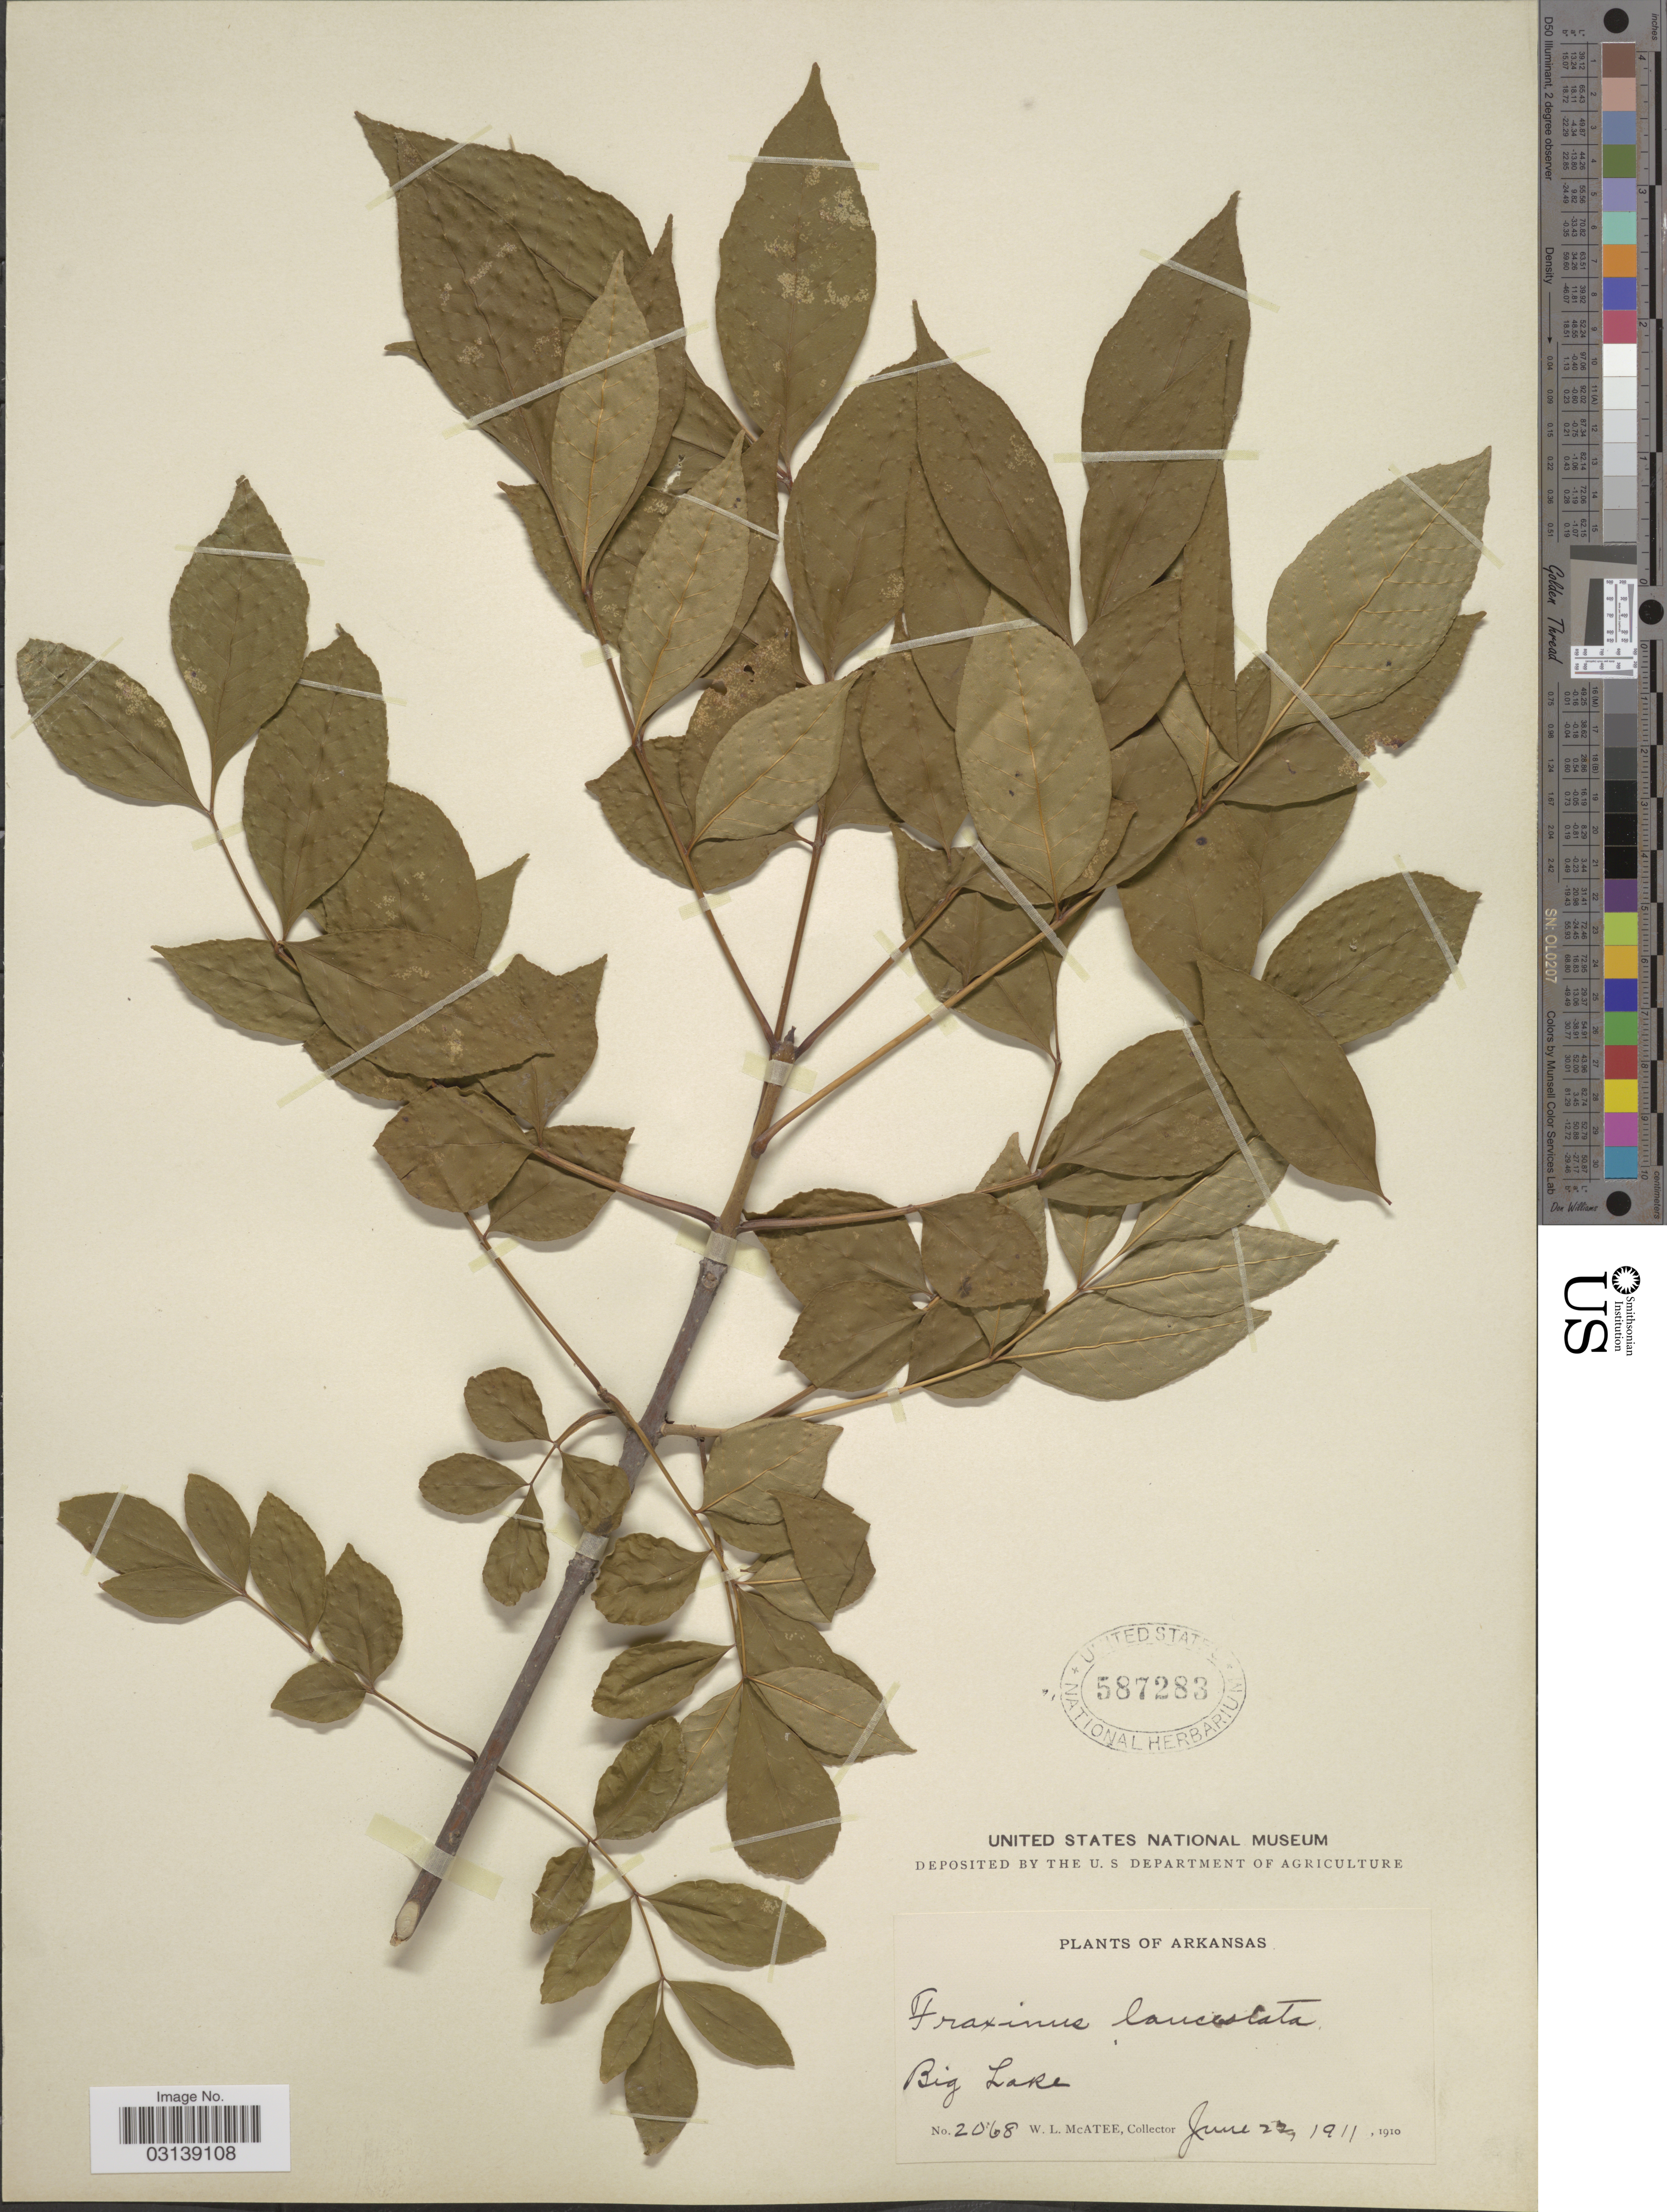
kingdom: Plantae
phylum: Tracheophyta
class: Magnoliopsida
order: Lamiales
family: Oleaceae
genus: Fraxinus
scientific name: Fraxinus pennsylvanica var. lanceolata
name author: Sarg.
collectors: W. McAtee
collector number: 2068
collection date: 1911-06-22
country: United States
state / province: Arkansas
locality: Big Lake.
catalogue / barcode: US 587283